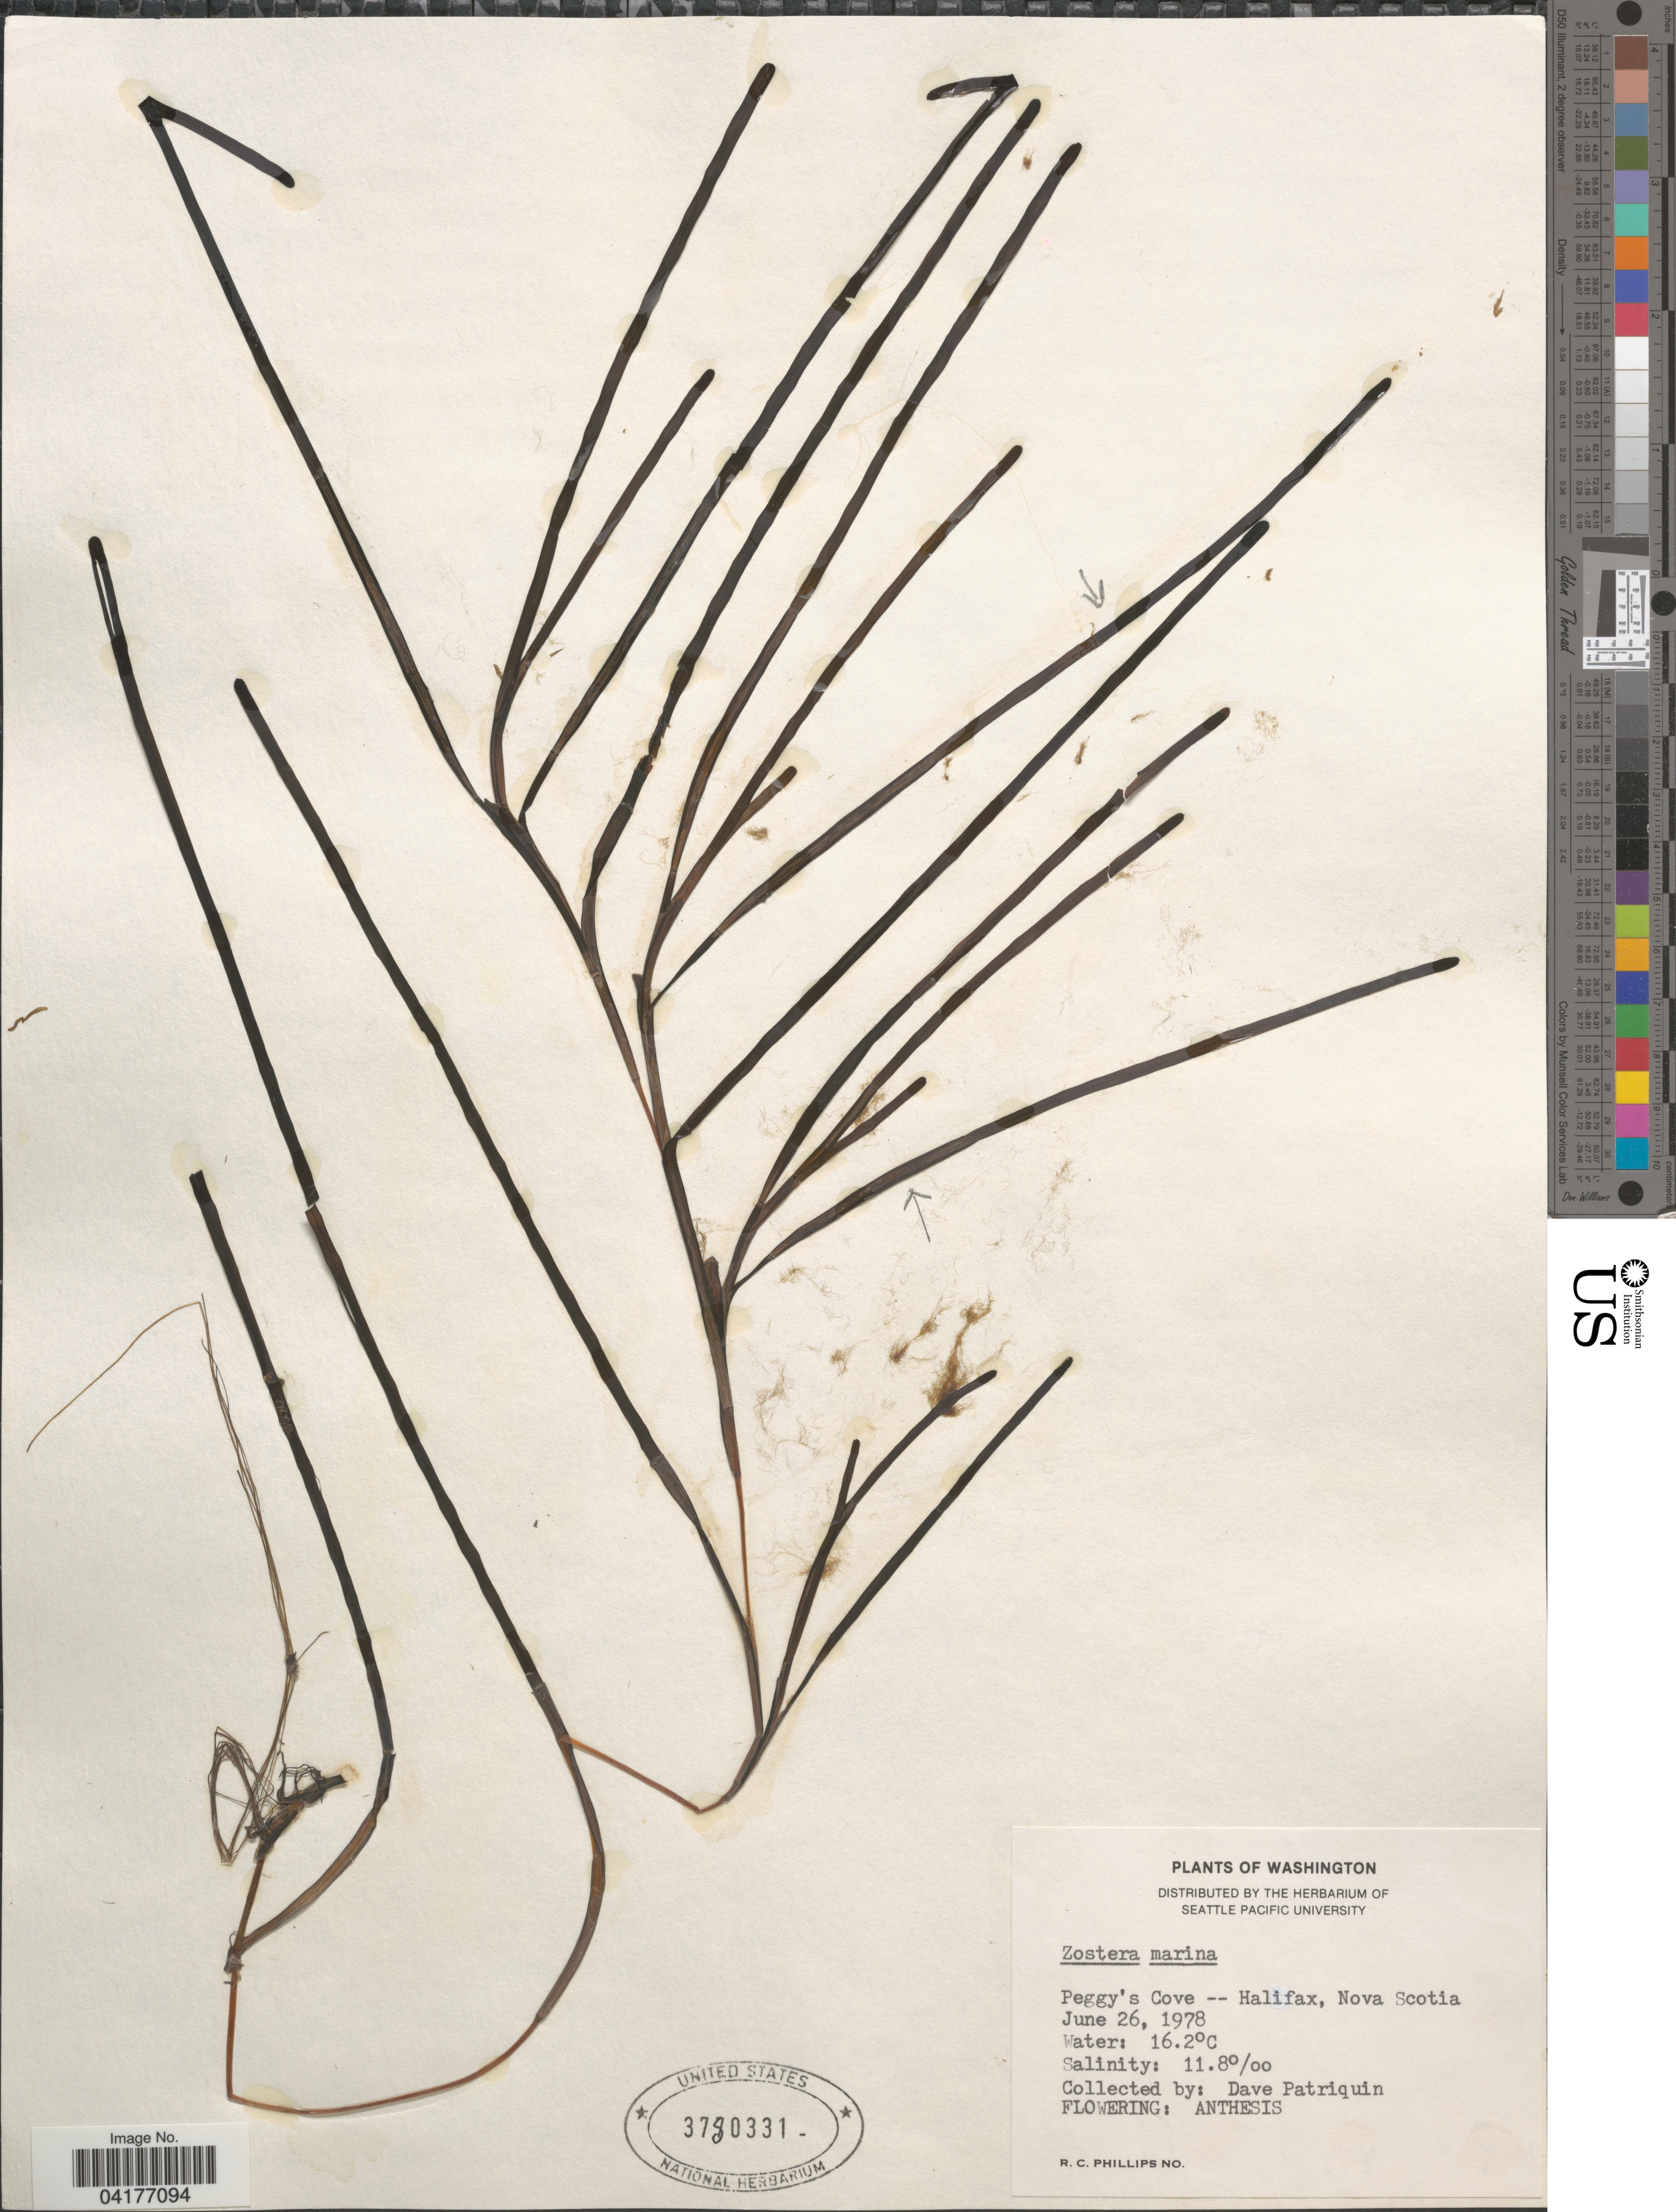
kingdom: Plantae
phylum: Tracheophyta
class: Liliopsida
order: Alismatales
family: Zosteraceae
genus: Zostera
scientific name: Zostera marina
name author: L.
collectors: D. Patriquin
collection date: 1978-06-26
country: Canada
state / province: Nova Scotia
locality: Peggy's Cove -- Halifax.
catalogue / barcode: US 3780331